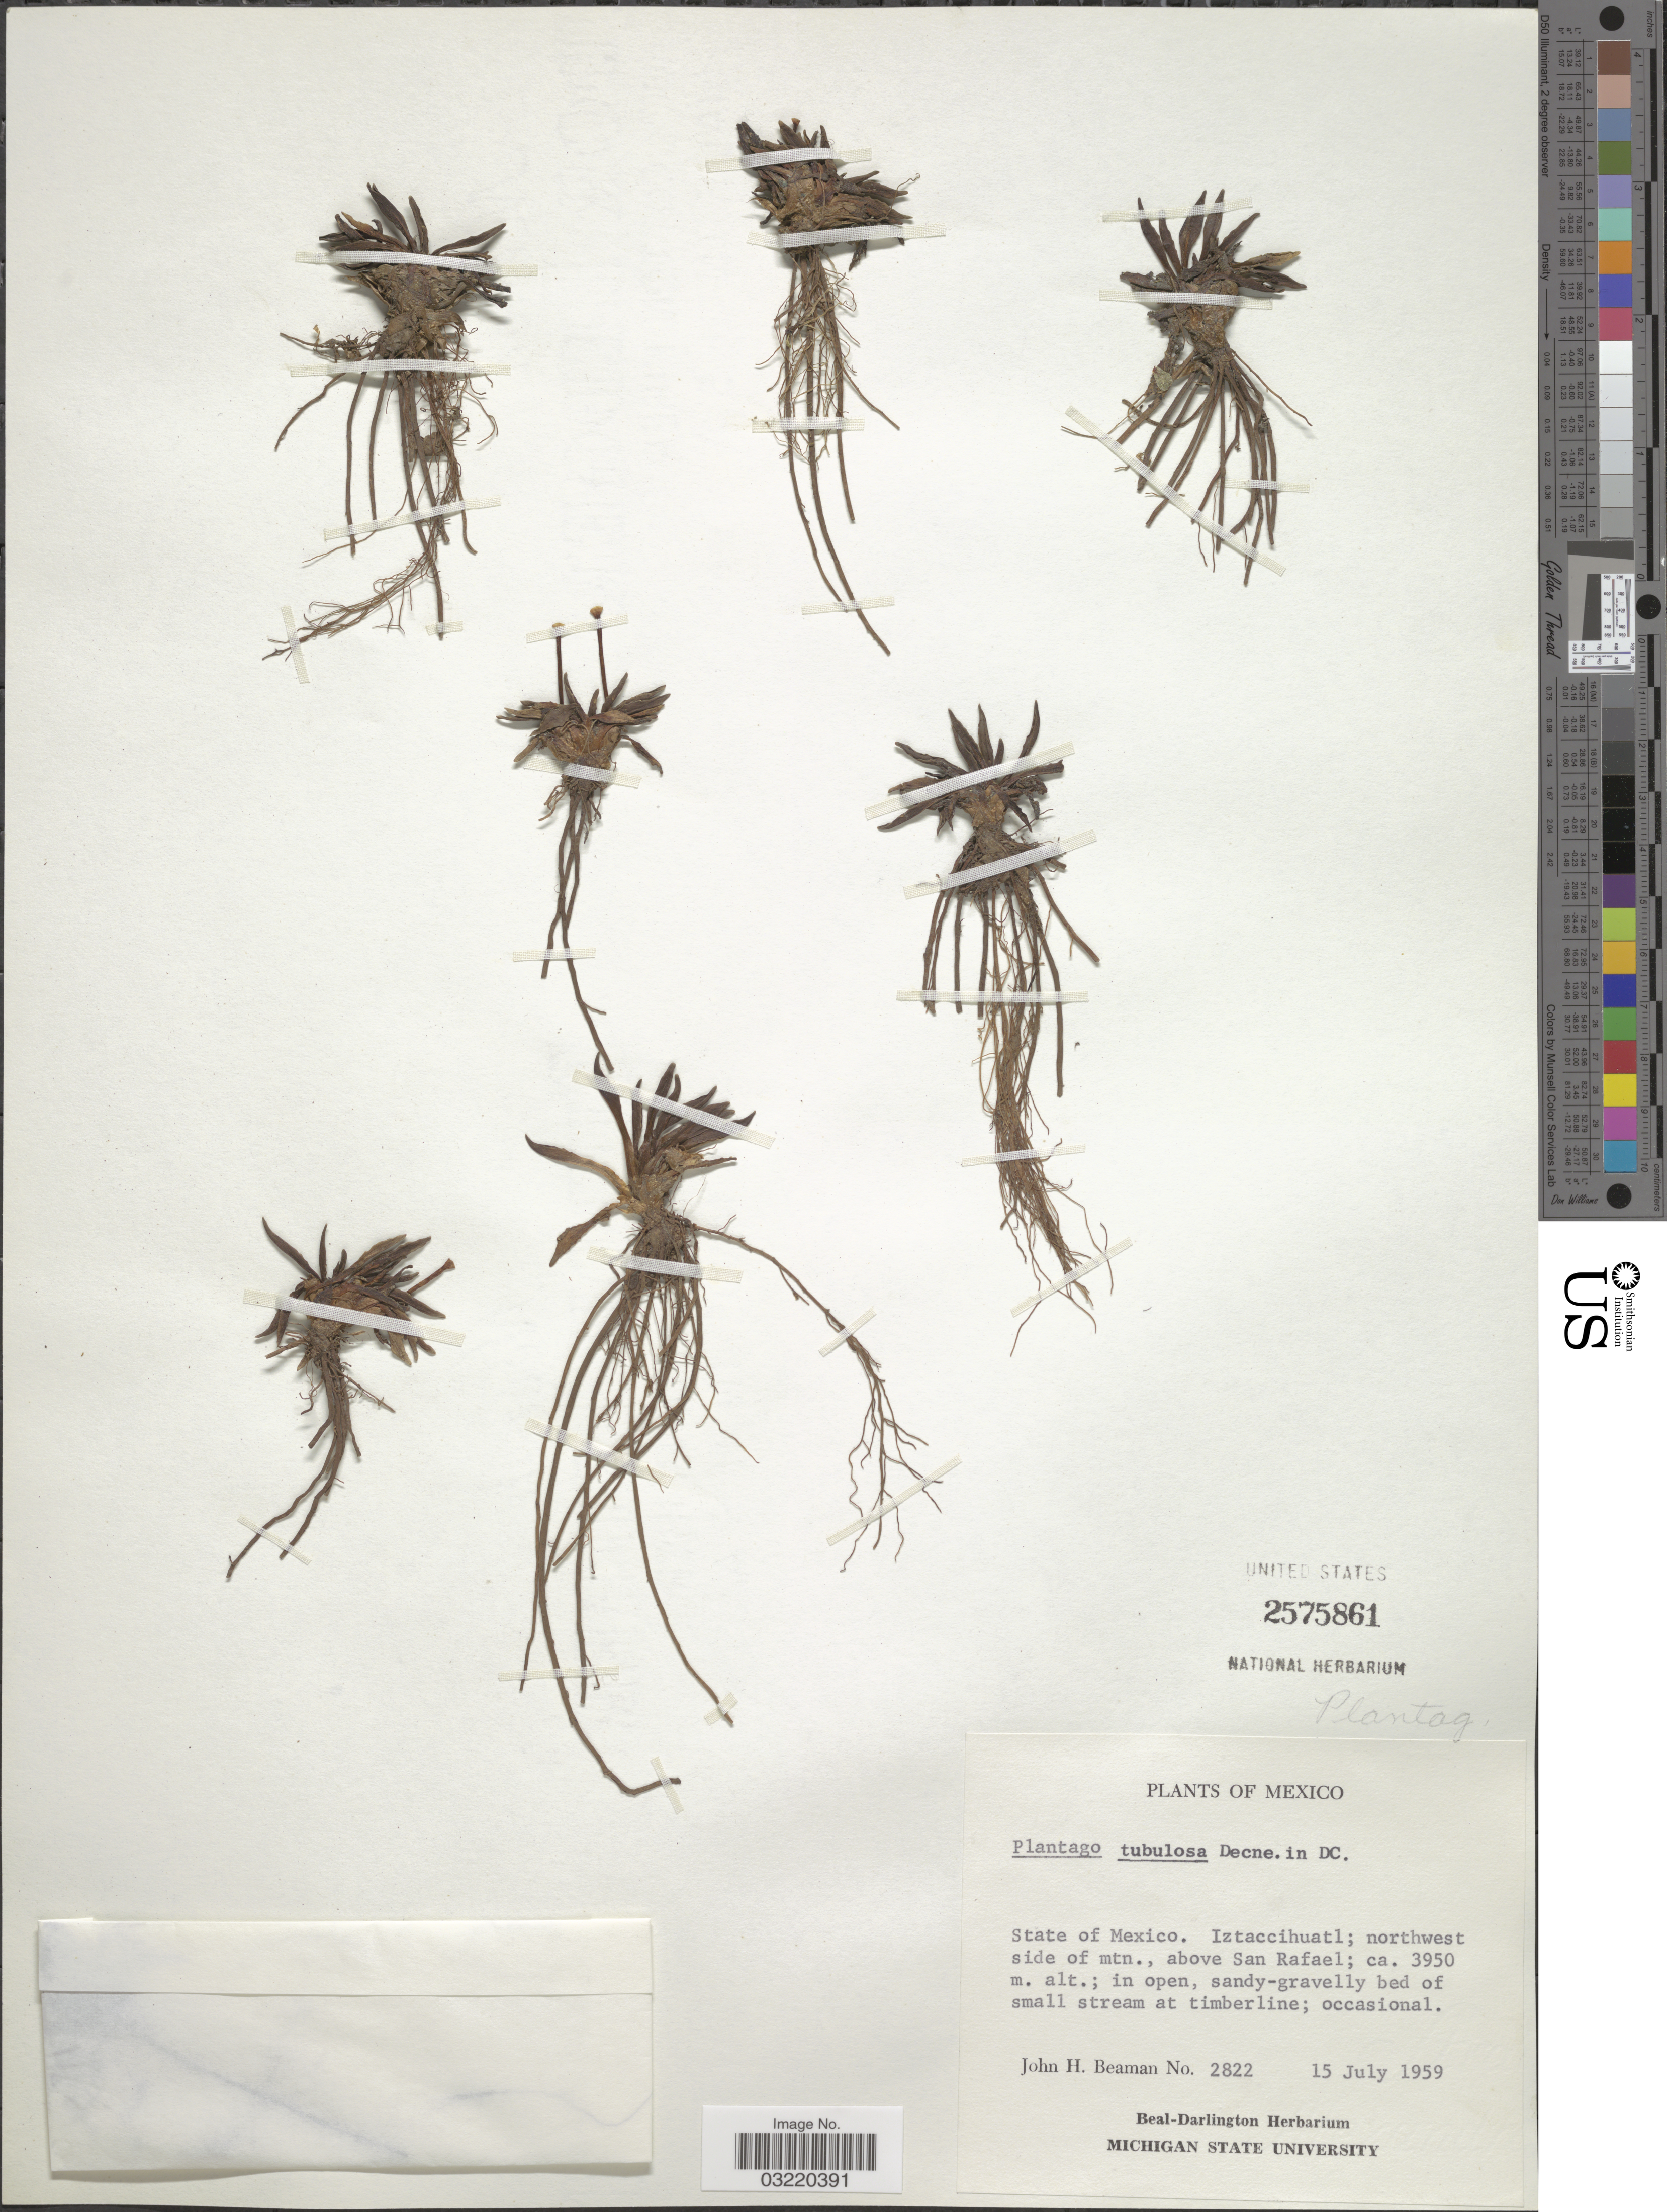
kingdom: Plantae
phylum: Tracheophyta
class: Magnoliopsida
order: Lamiales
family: Plantaginaceae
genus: Plantago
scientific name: Plantago tubulosa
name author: Decne.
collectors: J. H. Beaman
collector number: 2822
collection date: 1959-07-15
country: Mexico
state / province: México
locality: Iztaccihuatl; northwest side of mtn., above San Rafael.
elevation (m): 3950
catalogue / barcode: US 2575861